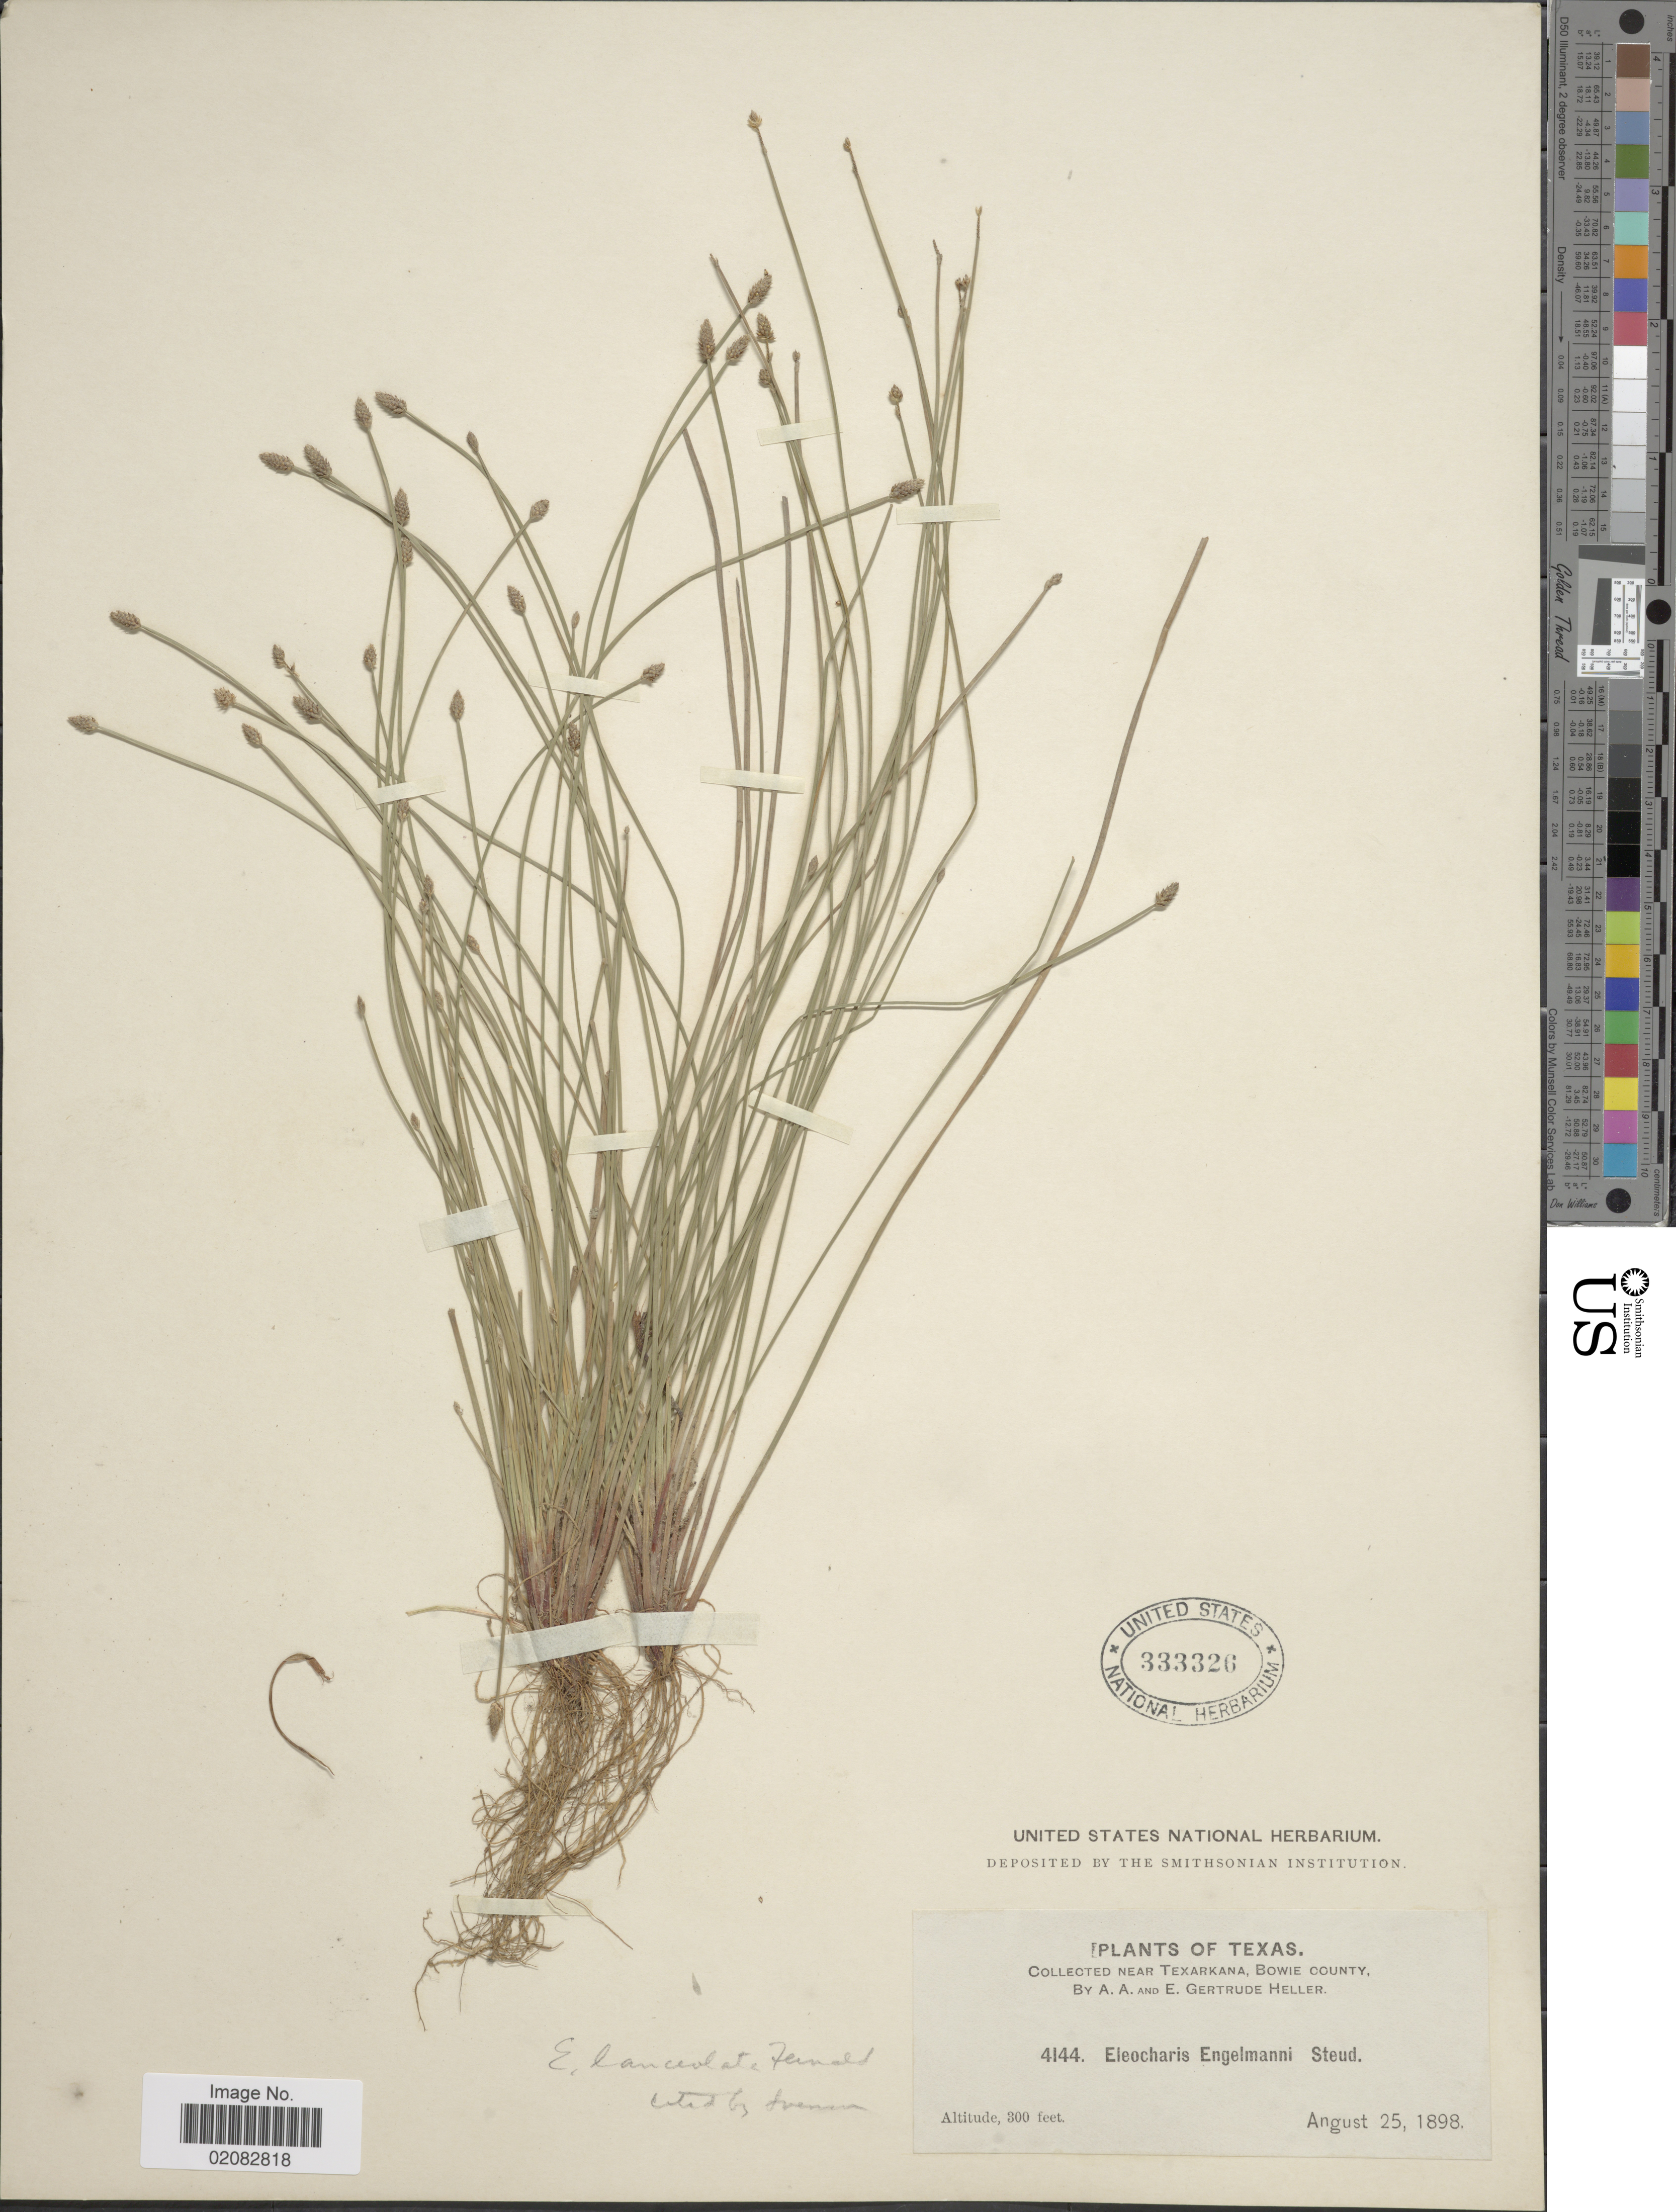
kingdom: Plantae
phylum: Tracheophyta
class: Liliopsida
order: Poales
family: Cyperaceae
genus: Eleocharis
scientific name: Eleocharis lanceolata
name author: Fernald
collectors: A. A. Heller & E. Gertrude Heller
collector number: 4144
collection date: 1898-08-25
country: United States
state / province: Texas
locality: Near Texarkana, Bowie County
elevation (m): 91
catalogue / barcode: US 333326